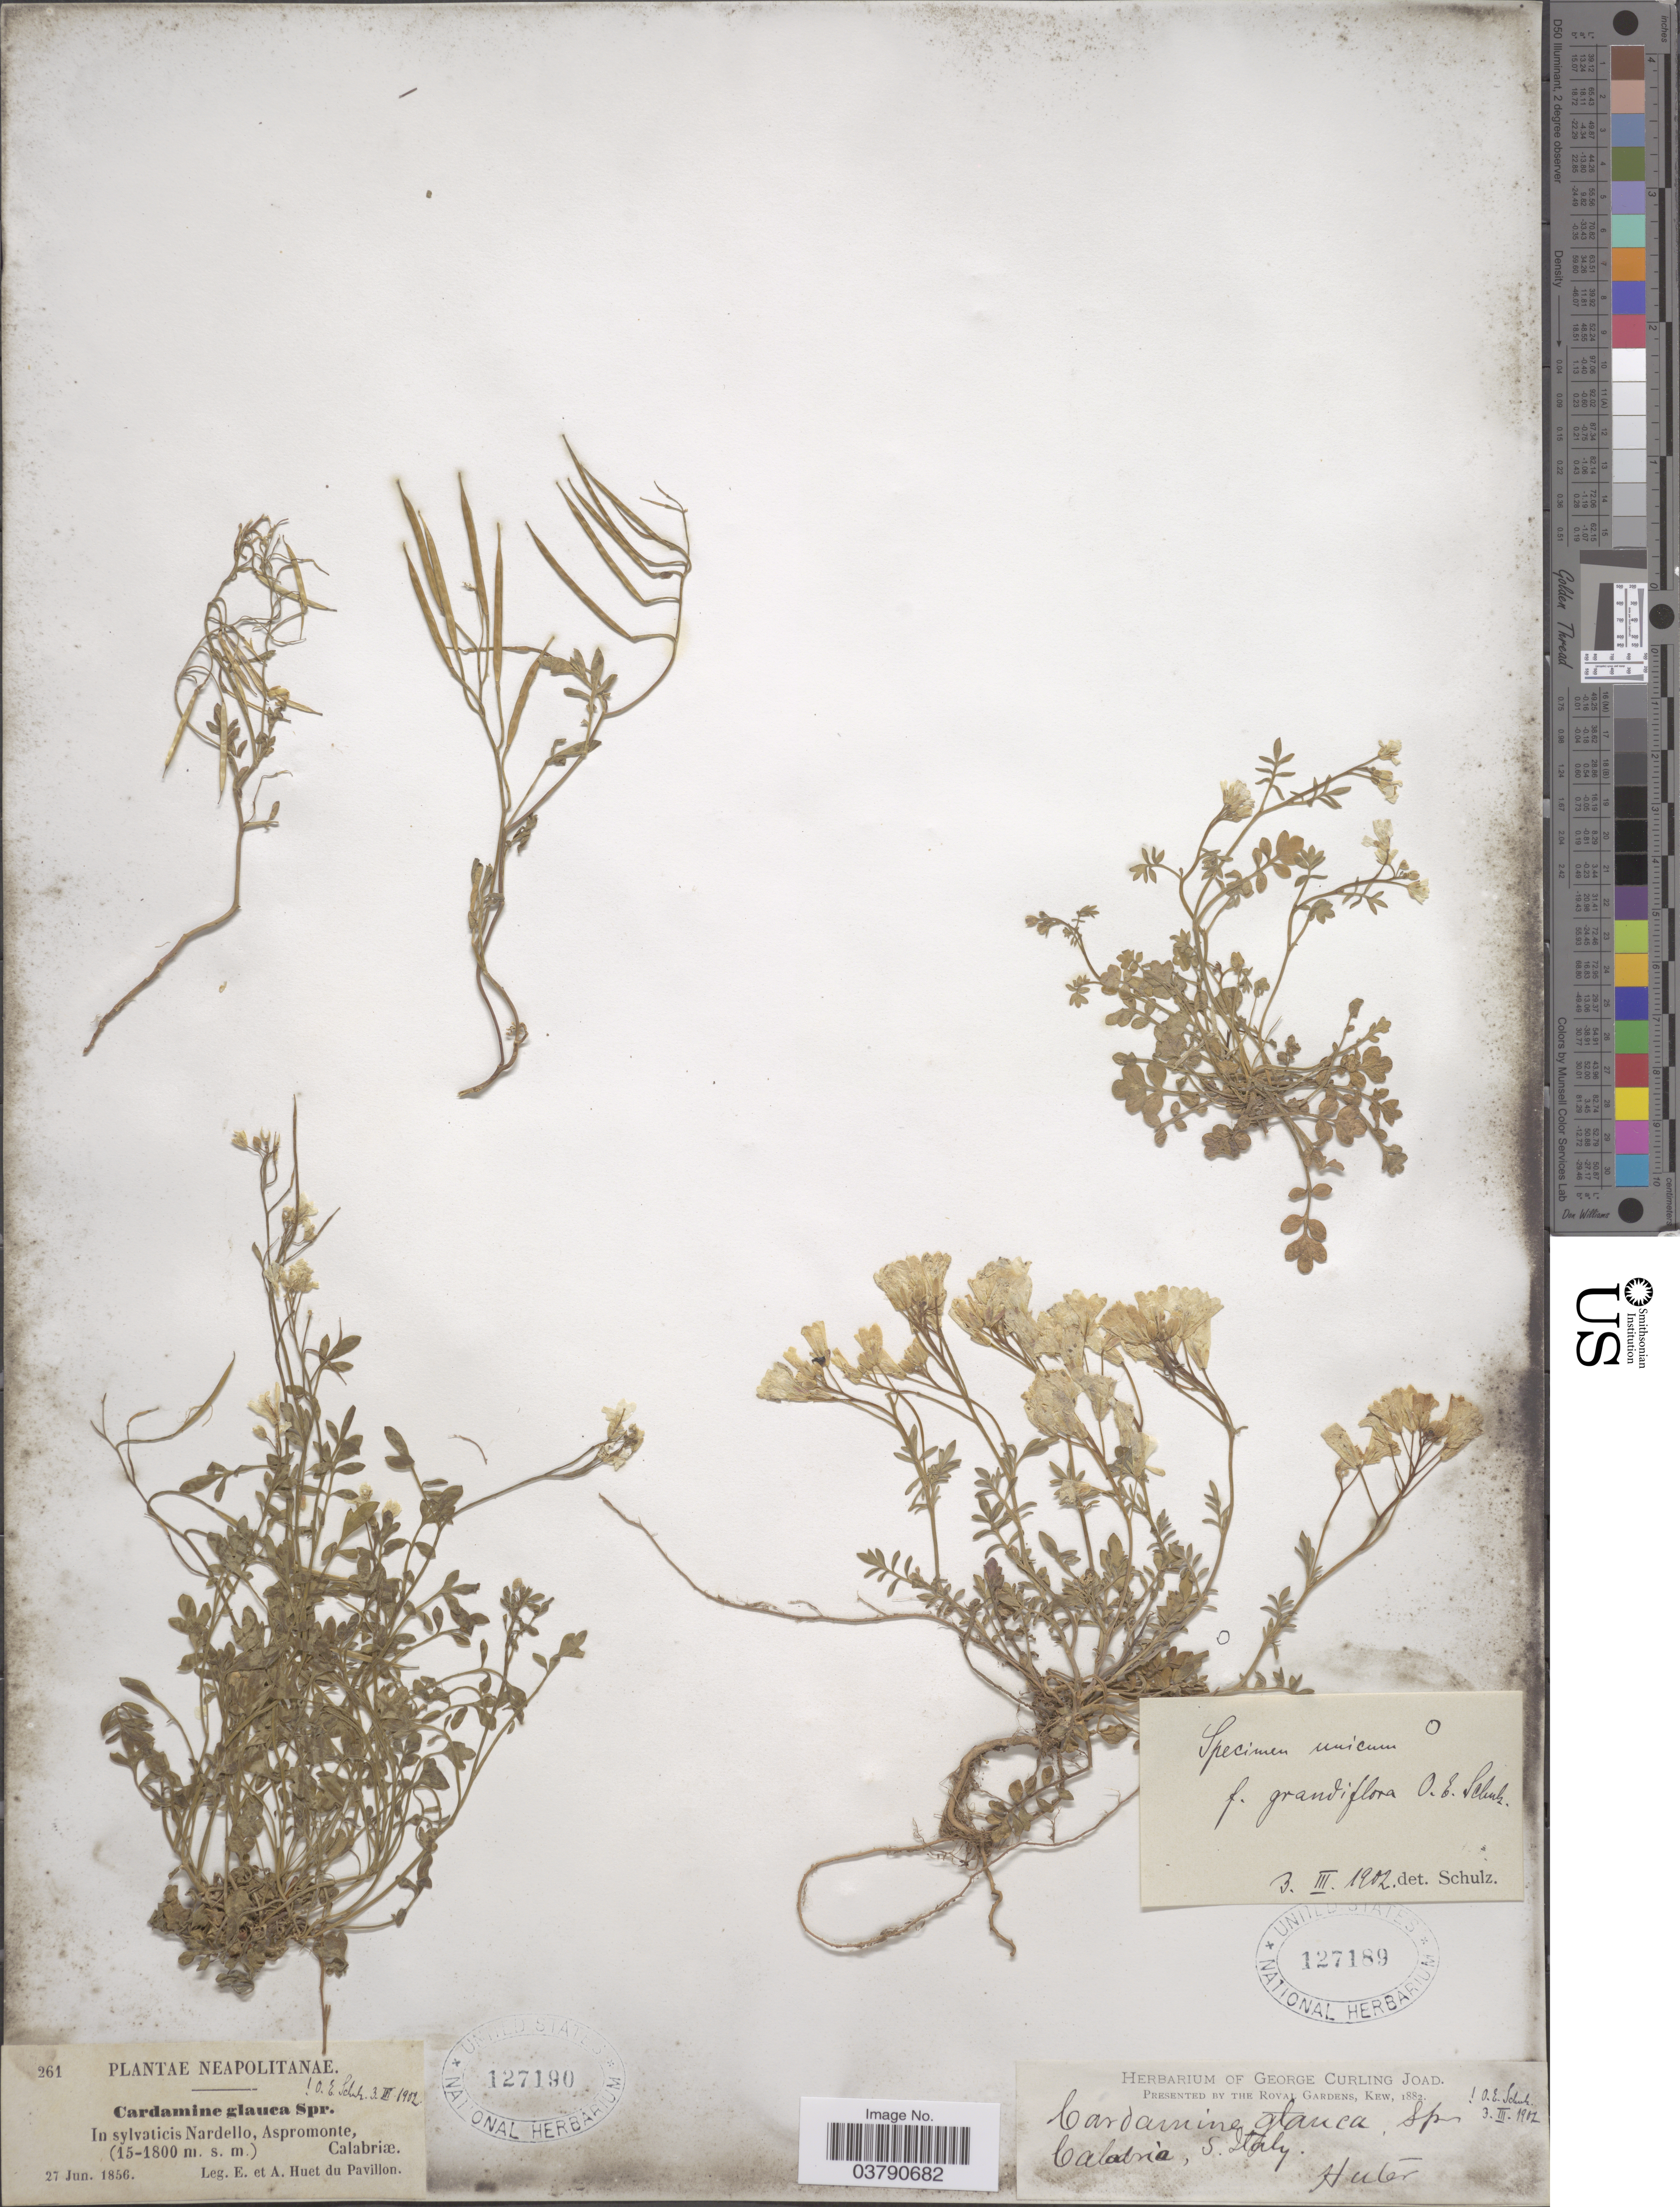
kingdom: Plantae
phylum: Tracheophyta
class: Magnoliopsida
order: Brassicales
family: Brassicaceae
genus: Cardamine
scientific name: Cardamine glauca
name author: Spreng. ex DC.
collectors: -. Huter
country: Italy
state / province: Calabria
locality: S. Italy.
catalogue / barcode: US 127189-2